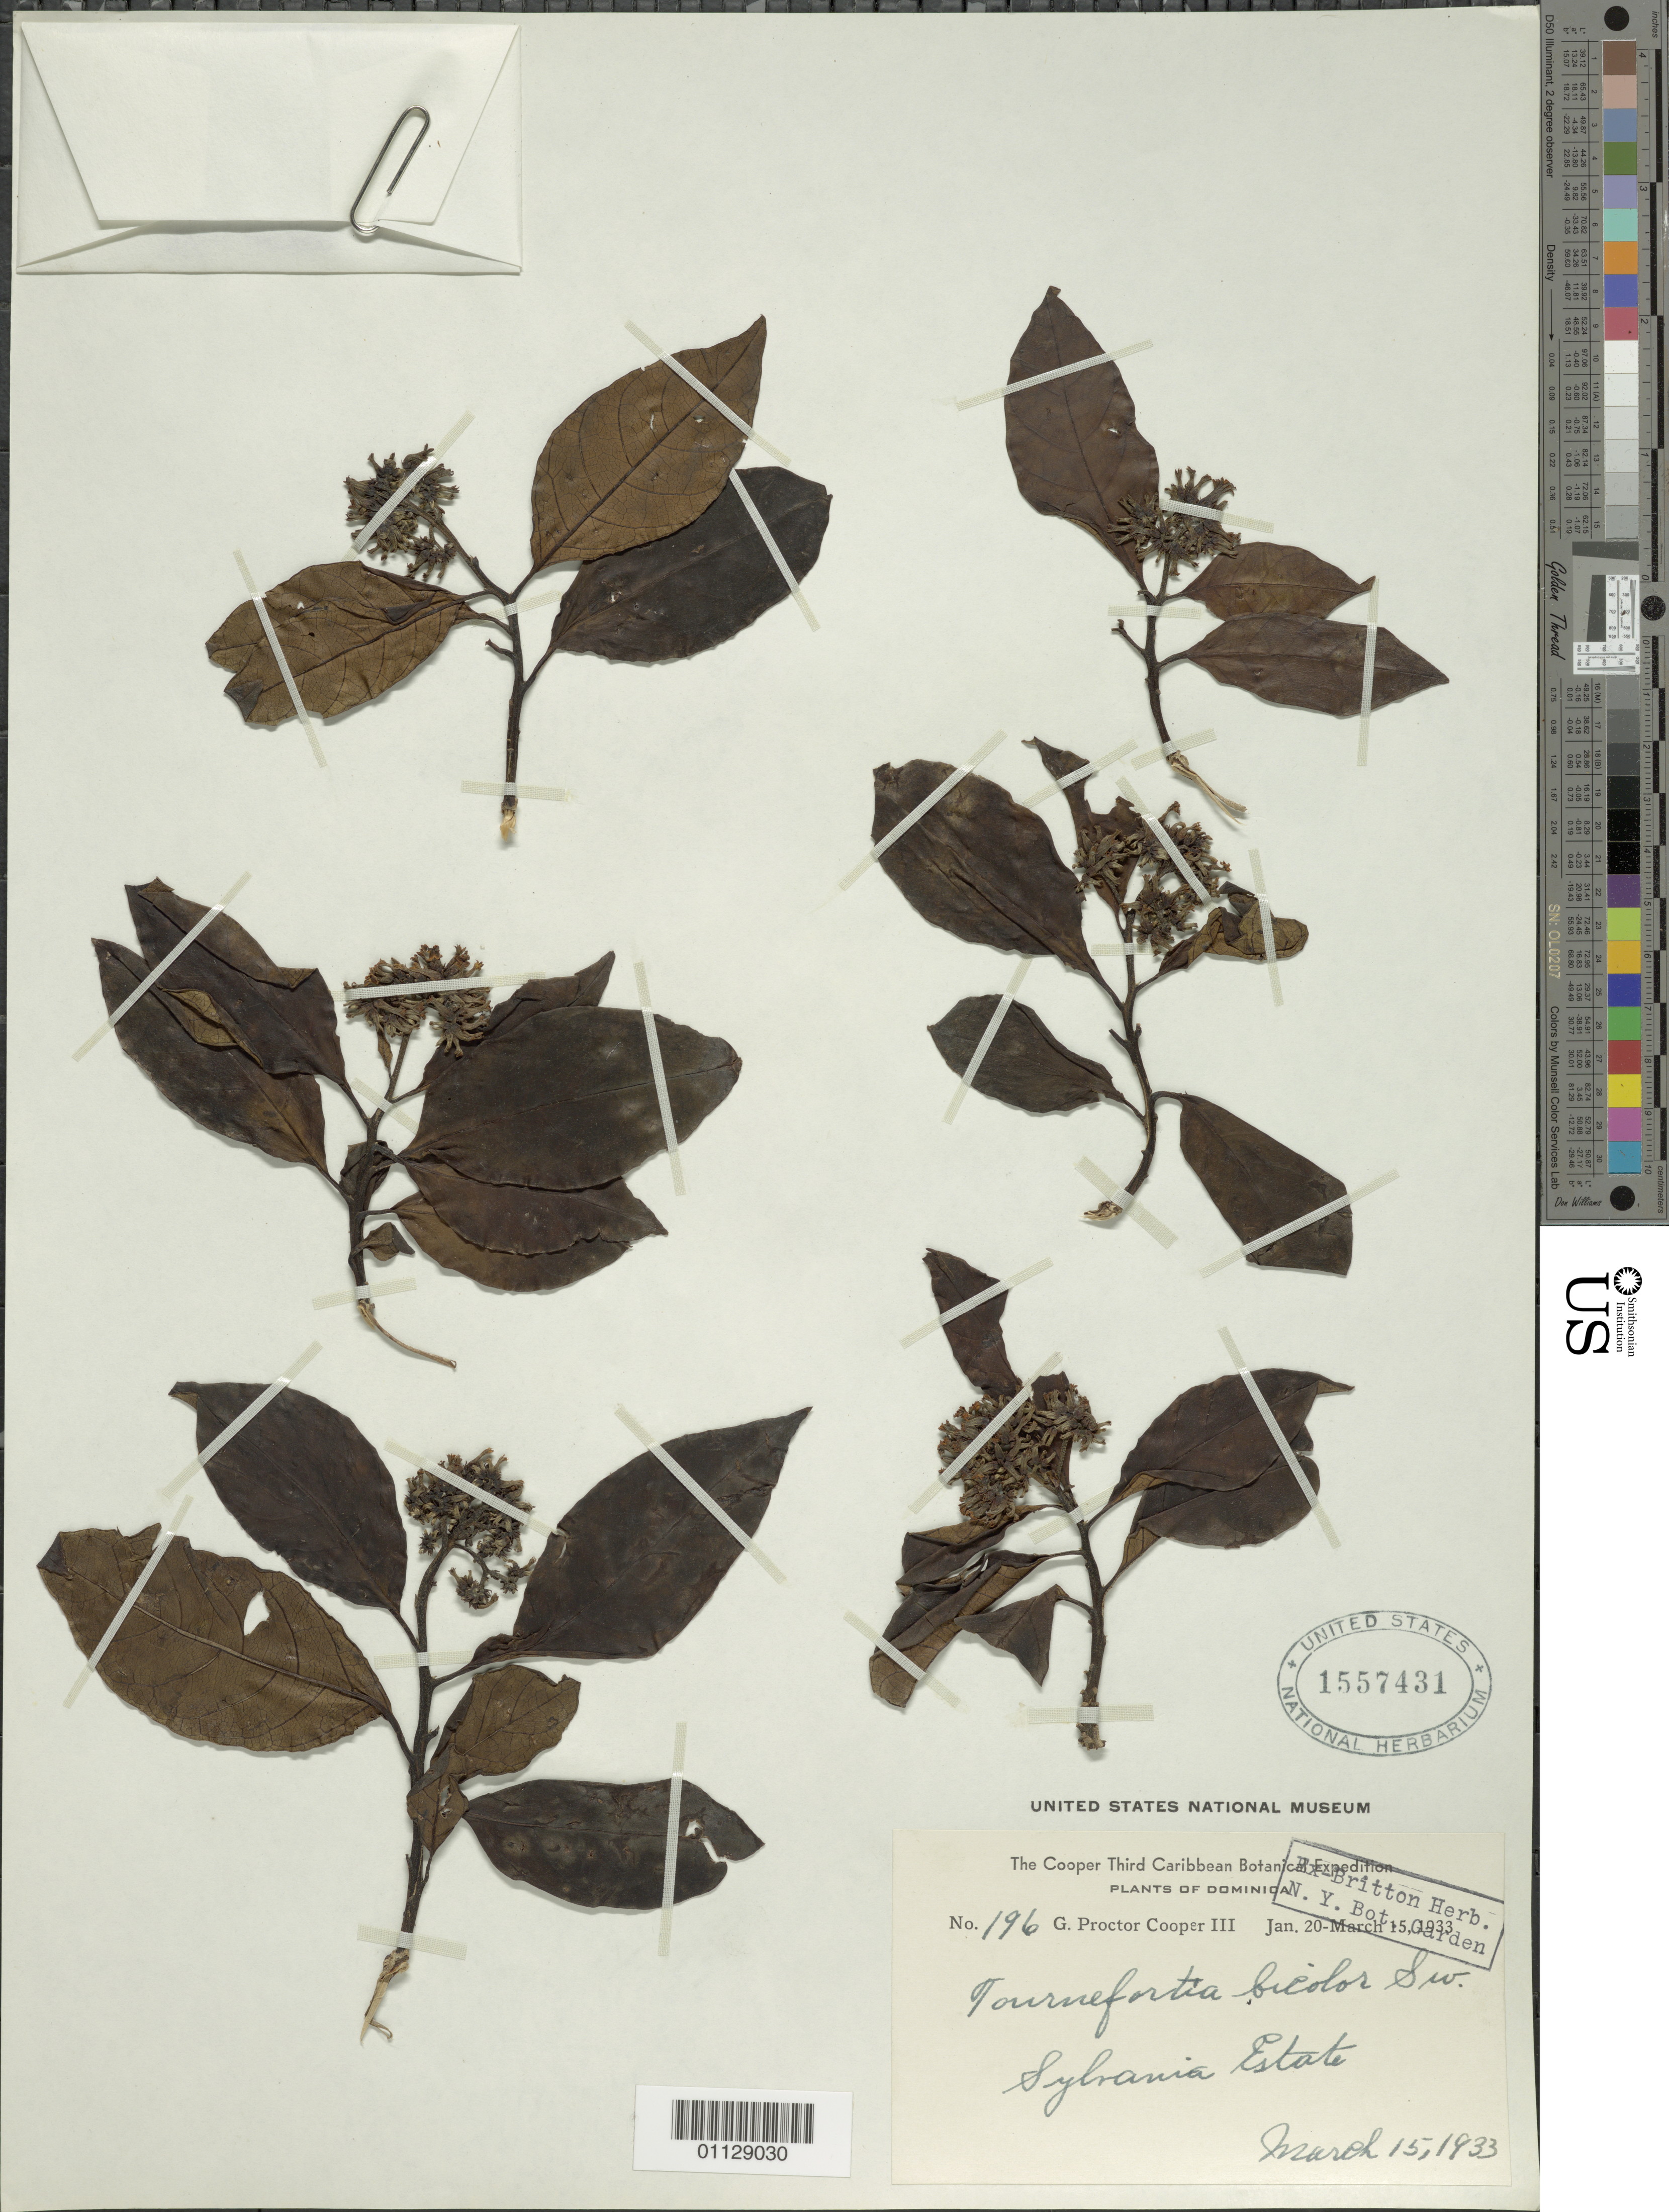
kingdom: Plantae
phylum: Tracheophyta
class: Magnoliopsida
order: Boraginales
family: Heliotropiaceae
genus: Tournefortia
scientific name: Tournefortia bicolor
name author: Sw.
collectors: G. Cooper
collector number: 196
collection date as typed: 15 Mar 1933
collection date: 1933-03-15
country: Dominica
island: Dominica I.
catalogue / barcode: US 1557431